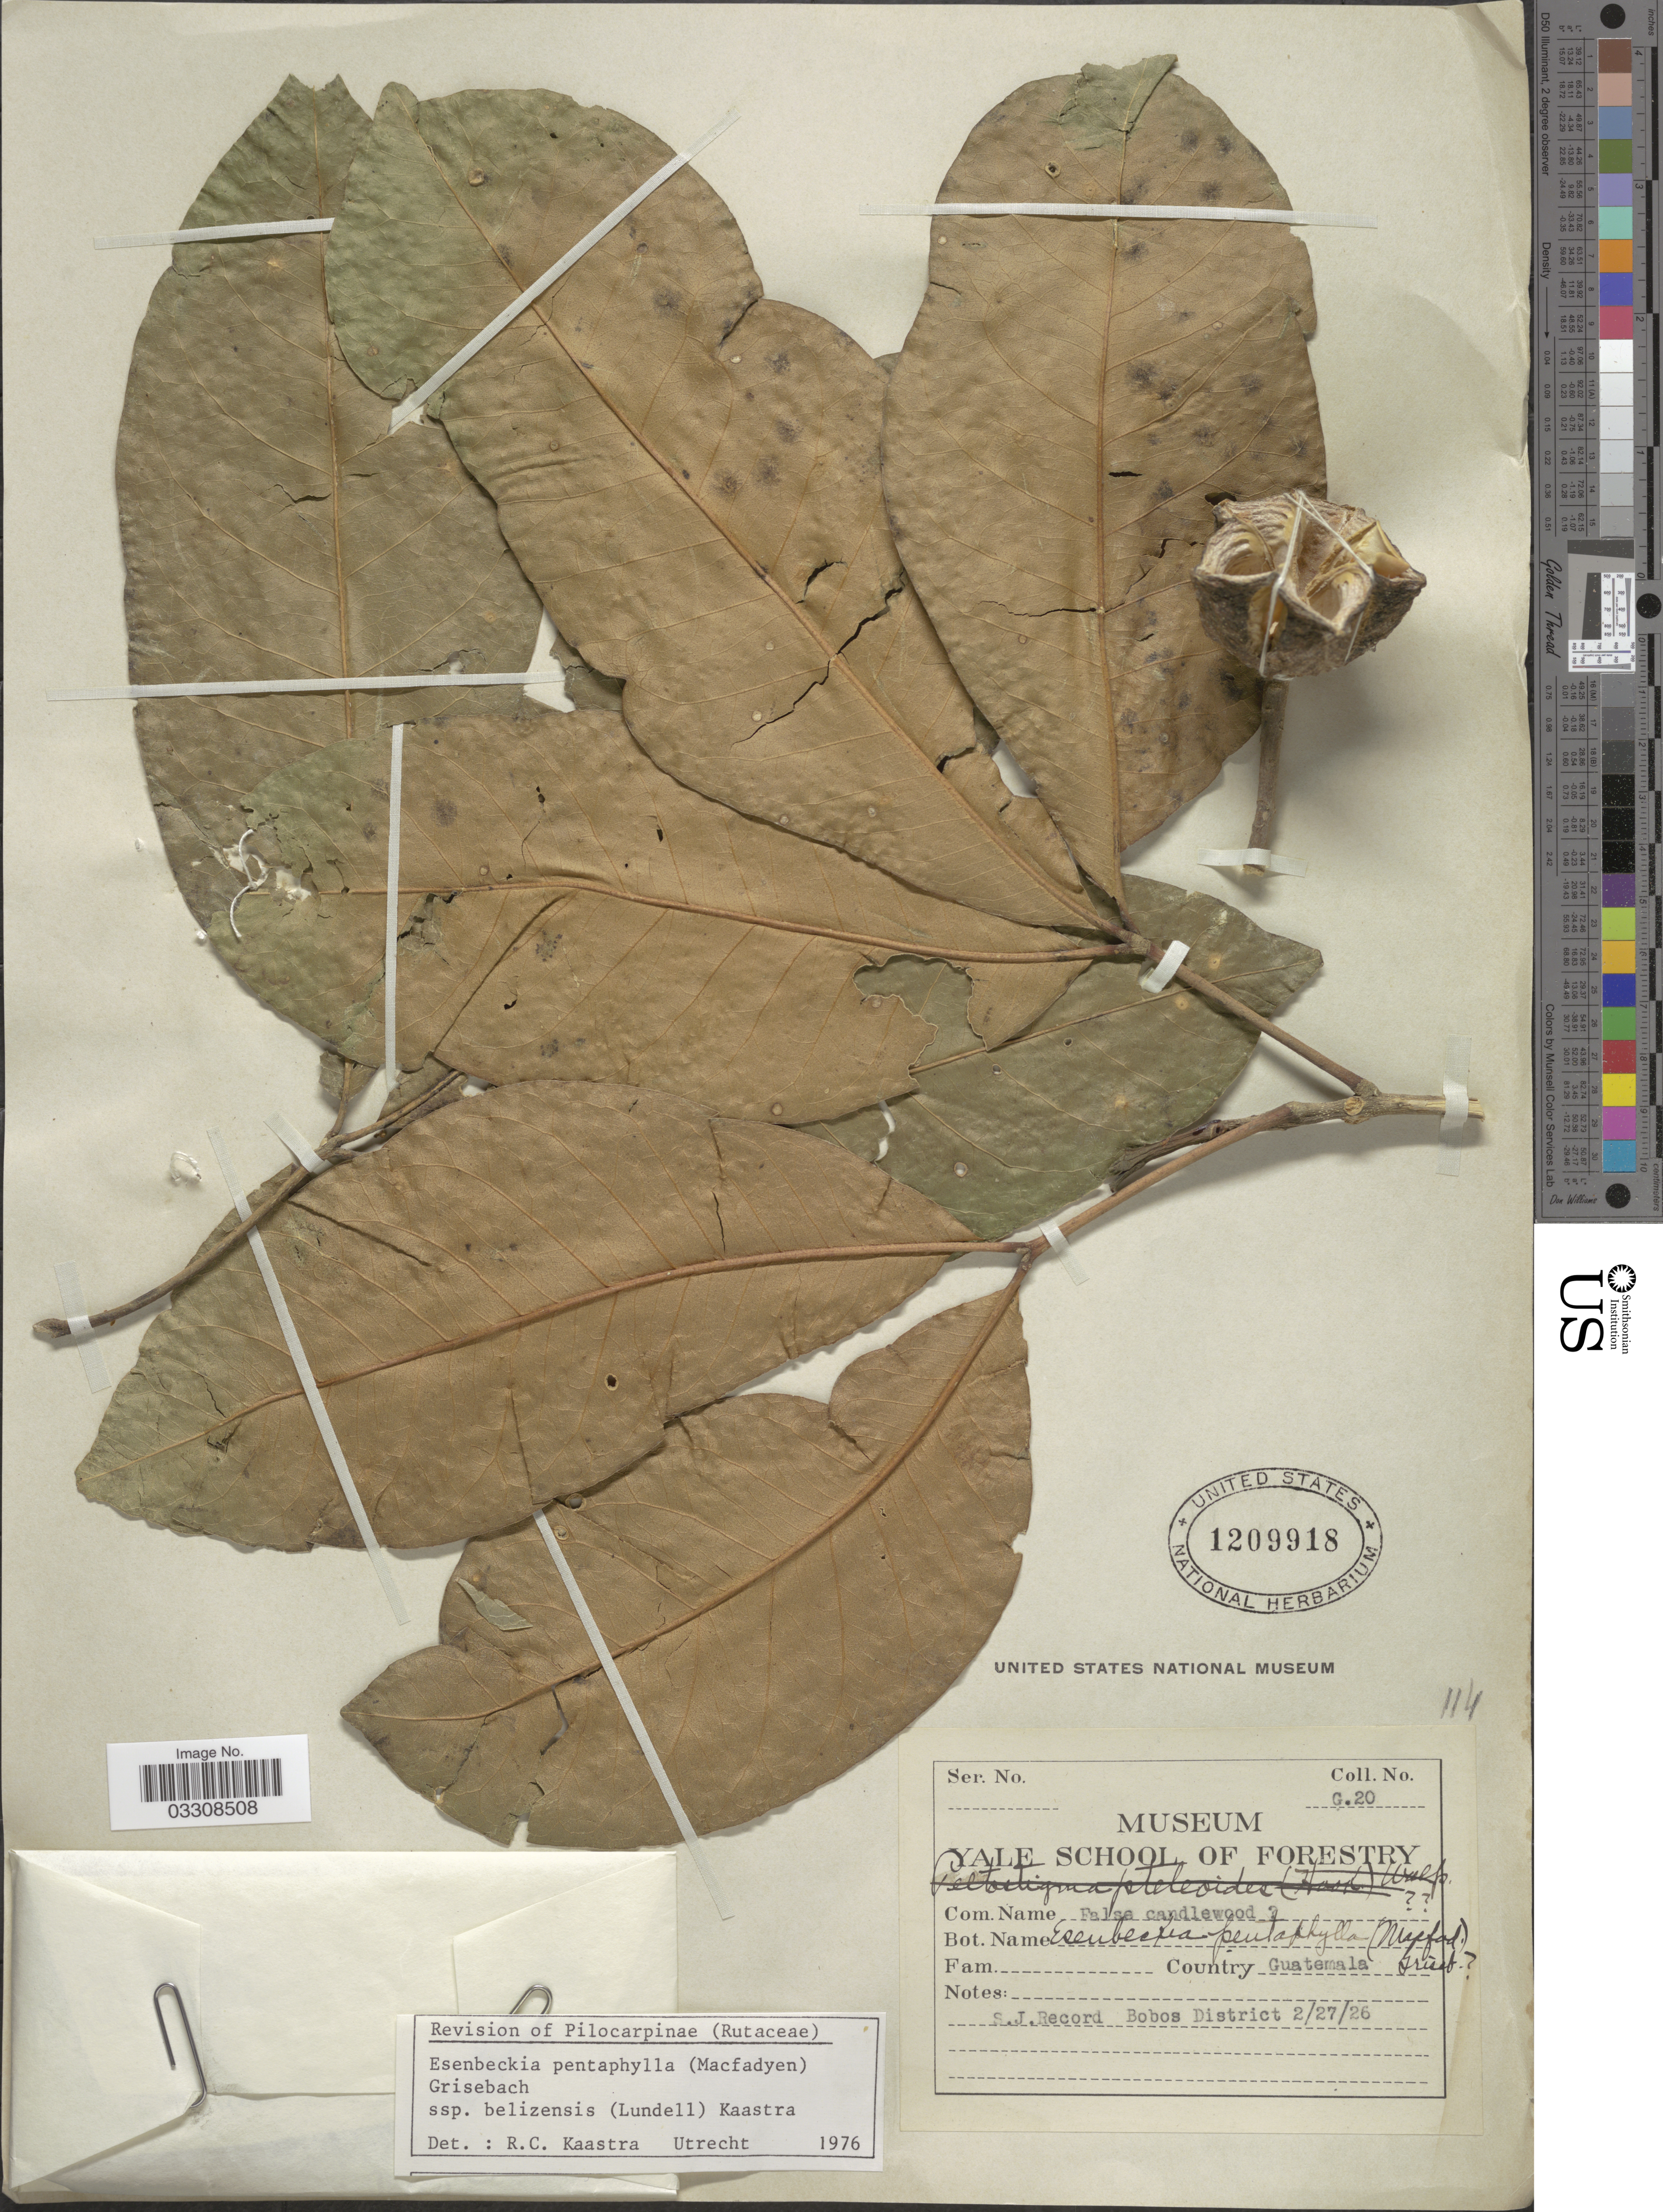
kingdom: Plantae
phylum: Tracheophyta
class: Magnoliopsida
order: Sapindales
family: Rutaceae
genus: Esenbeckia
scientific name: Esenbeckia pentaphylla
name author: (Macfad.) Griseb.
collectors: S. J. Record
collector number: G20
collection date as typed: Transcribed d/m/y: 27/2/26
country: Guatemala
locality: Bobos District. [unsure placement]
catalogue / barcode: US 1209918